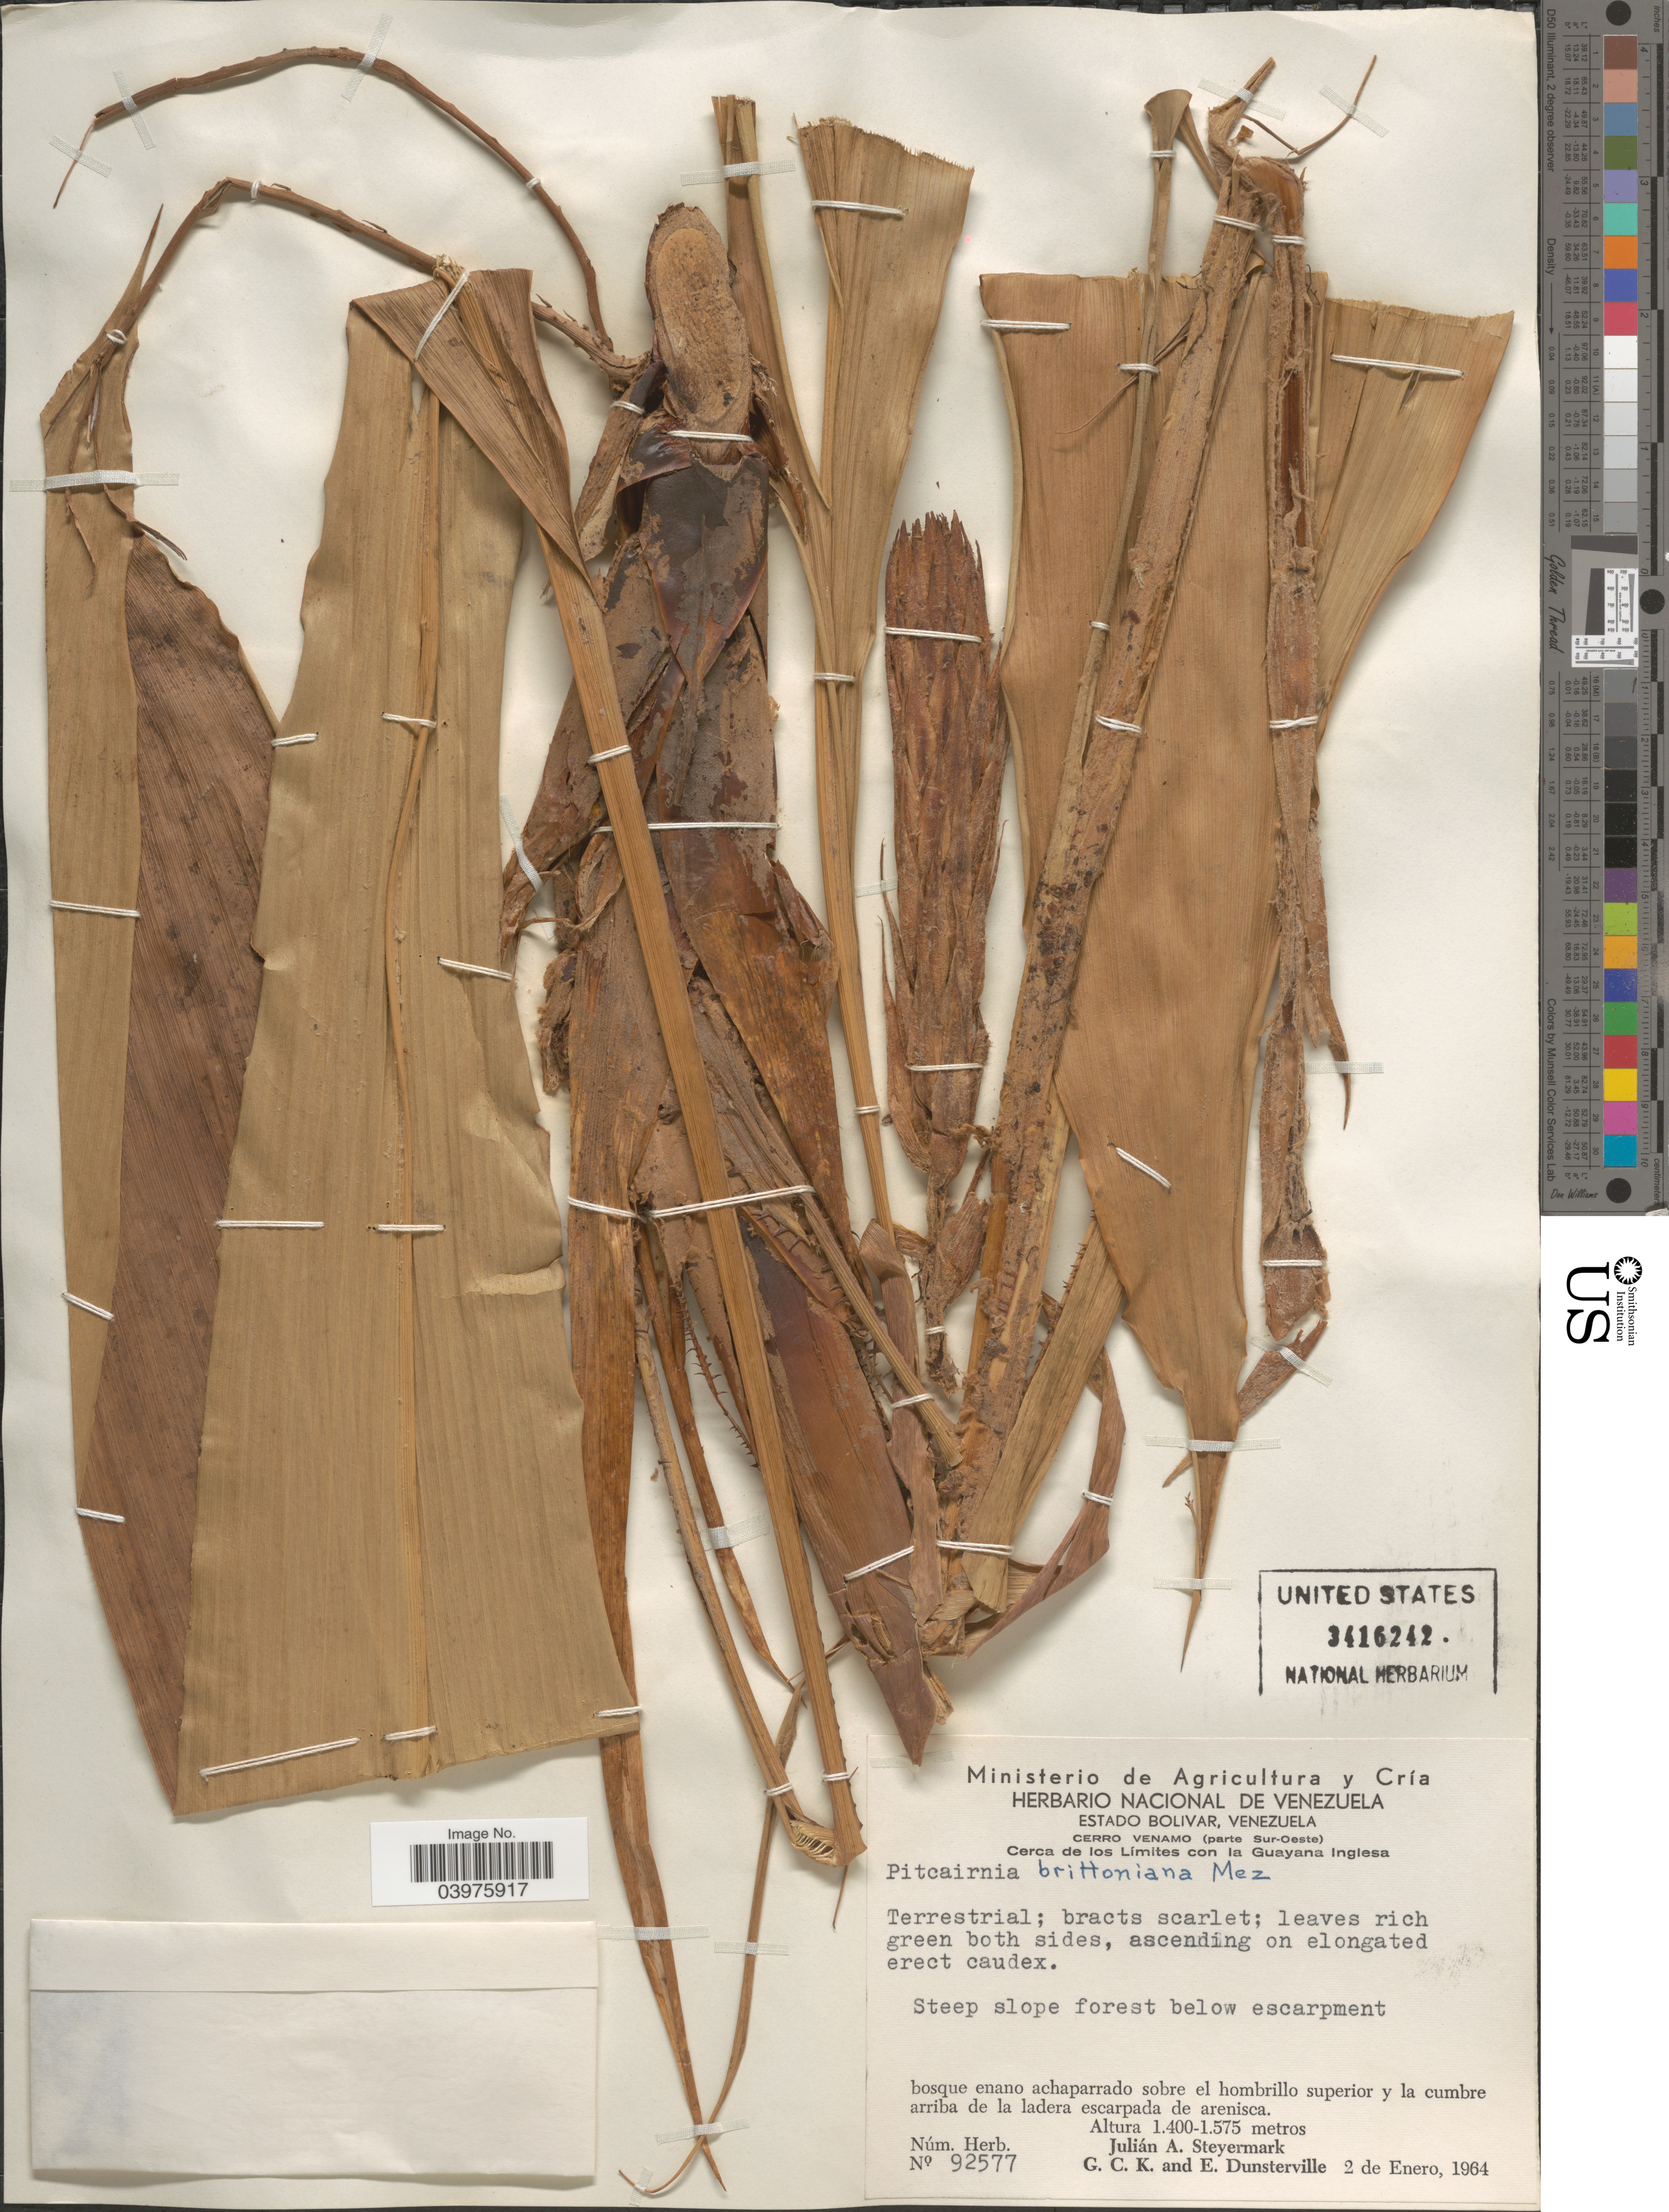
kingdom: Plantae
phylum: Tracheophyta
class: Liliopsida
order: Poales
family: Bromeliaceae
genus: Pitcairnia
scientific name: Pitcairnia brittoniana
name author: Mez in A. DC.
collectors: J. Steyermark, G. C. K. Dunsterville & E. Dunsterville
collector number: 92577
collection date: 1964-01-02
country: Venezuela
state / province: Bolivar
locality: Cerro Venamo (parte Sur-Oeste). Cerca de los Límites con la Guayana Inglesa. Steep slope forest below escarpment bosque enano achaparrado sobre el hombrillo superior y la cumbre arriba de la ladera escarpada de arenisca.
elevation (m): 1400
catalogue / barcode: US 3416242